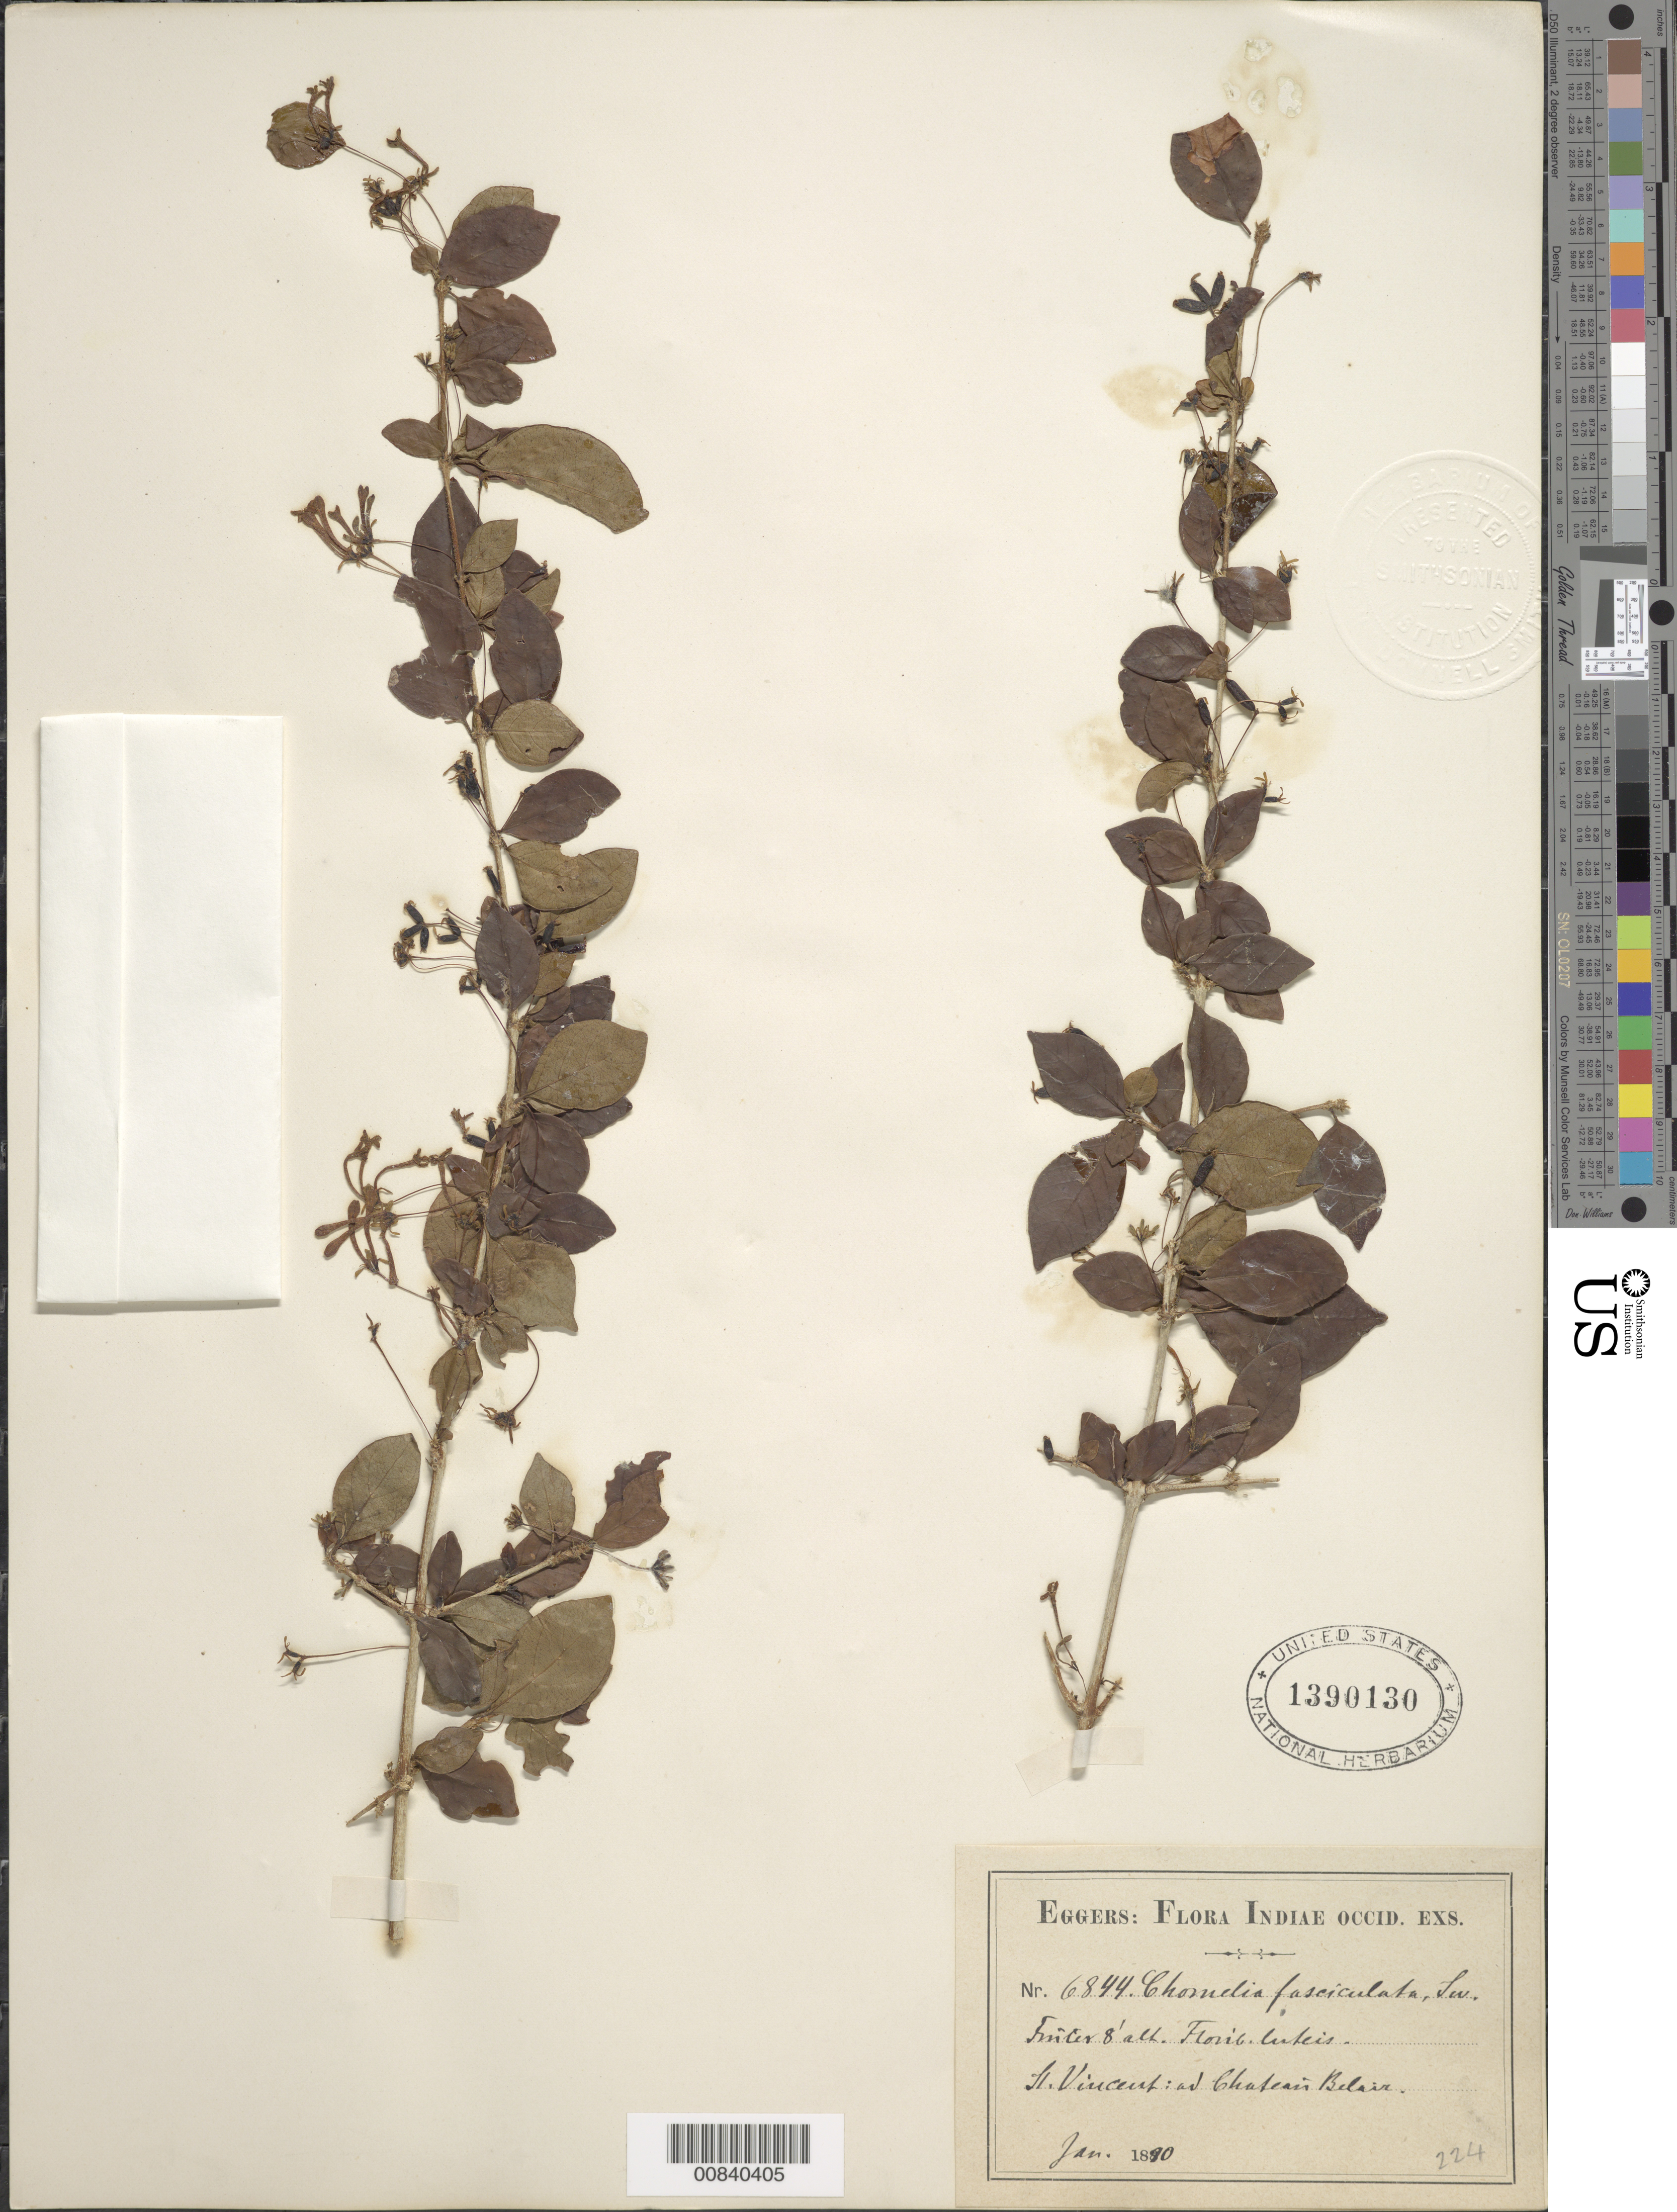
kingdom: Plantae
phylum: Tracheophyta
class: Magnoliopsida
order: Gentianales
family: Rubiaceae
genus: Chomelia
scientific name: Chomelia fasciculata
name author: (Sw.) Sw.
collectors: H. F. A. von Eggers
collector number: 6844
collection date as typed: Jan 1890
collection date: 1890-01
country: St. Vincent - Grenadines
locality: Ad Chateais (sp?) Belair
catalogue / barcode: US 1390130